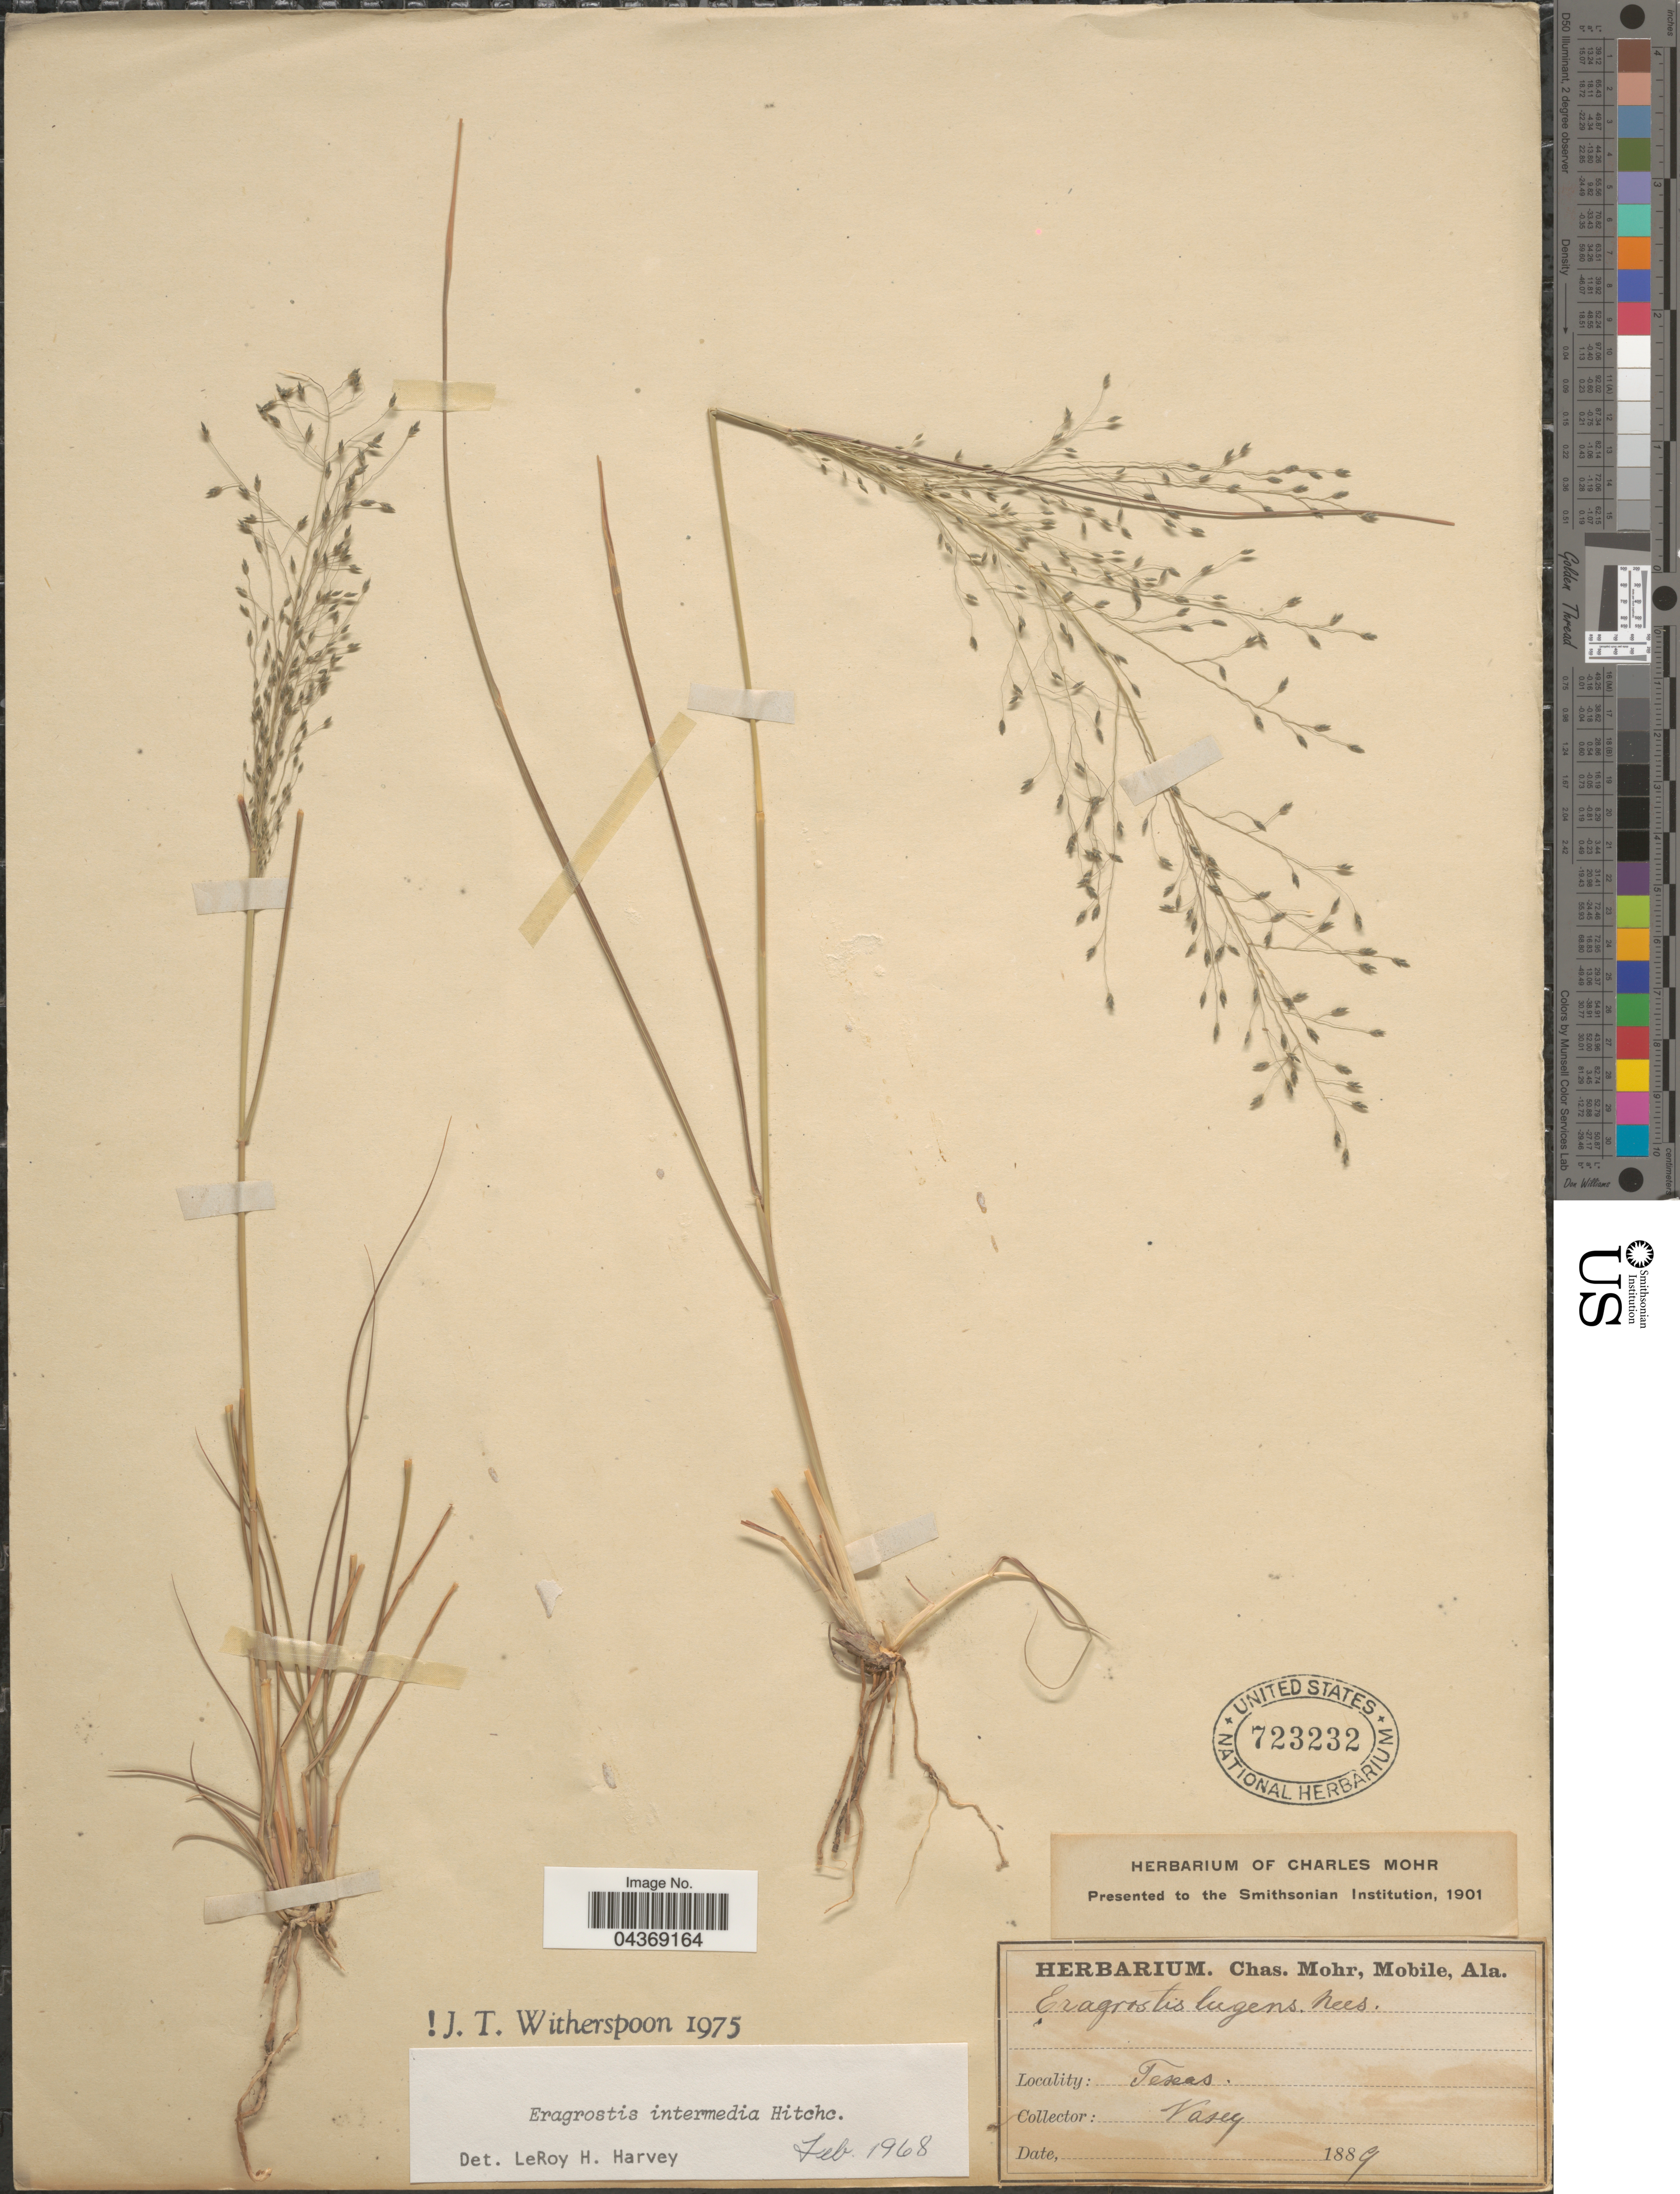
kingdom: Plantae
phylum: Tracheophyta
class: Liliopsida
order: Poales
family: Poaceae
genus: Eragrostis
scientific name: Eragrostis intermedia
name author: Hitchc.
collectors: Vasey, --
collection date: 1889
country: United States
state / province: Texas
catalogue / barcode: US 723232